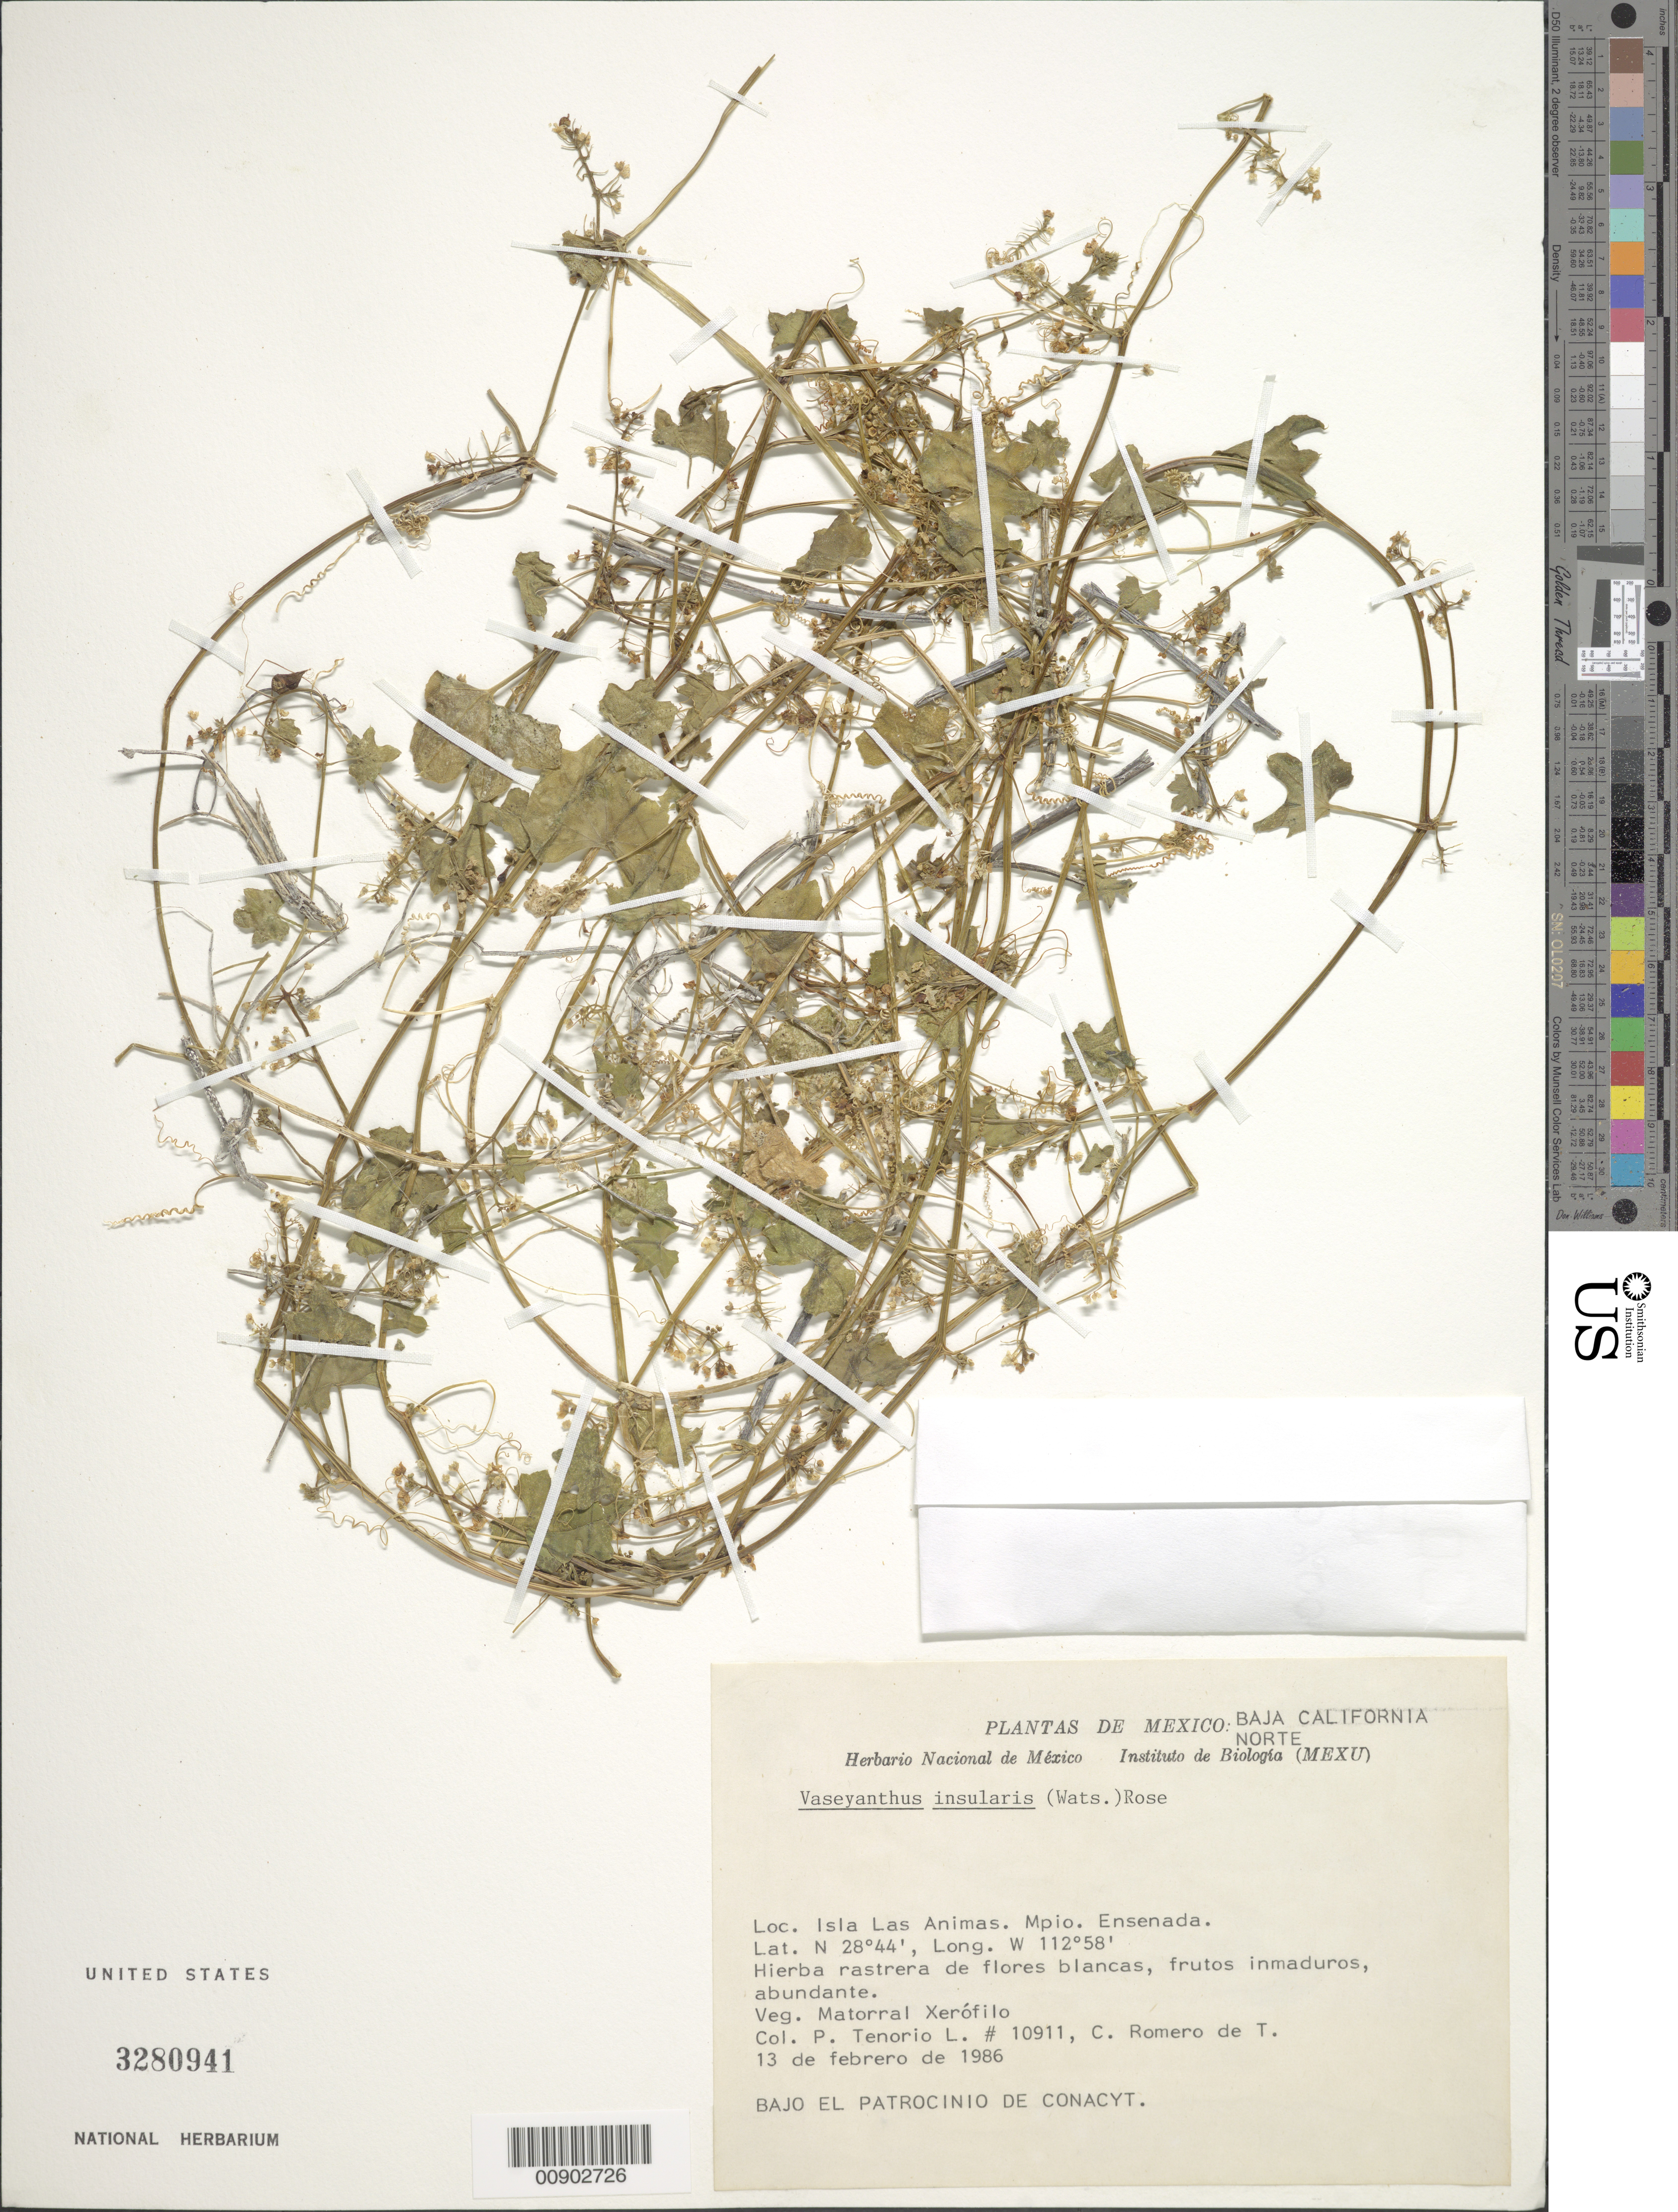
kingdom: Plantae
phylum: Tracheophyta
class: Magnoliopsida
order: Cucurbitales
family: Cucurbitaceae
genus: Echinopepon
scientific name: Echinopepon insularis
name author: S. Watson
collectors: P. Tenorio L. & Romerode T., C.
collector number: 10911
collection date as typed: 13 Feb 1986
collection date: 1986-02-13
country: Mexico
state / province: Baja California Norte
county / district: Ensenada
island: Isla Las Animas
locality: Isla Las Animas. Mpio. Ensenada.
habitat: Veg. Matorral Xerófilo.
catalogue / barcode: US 3280941